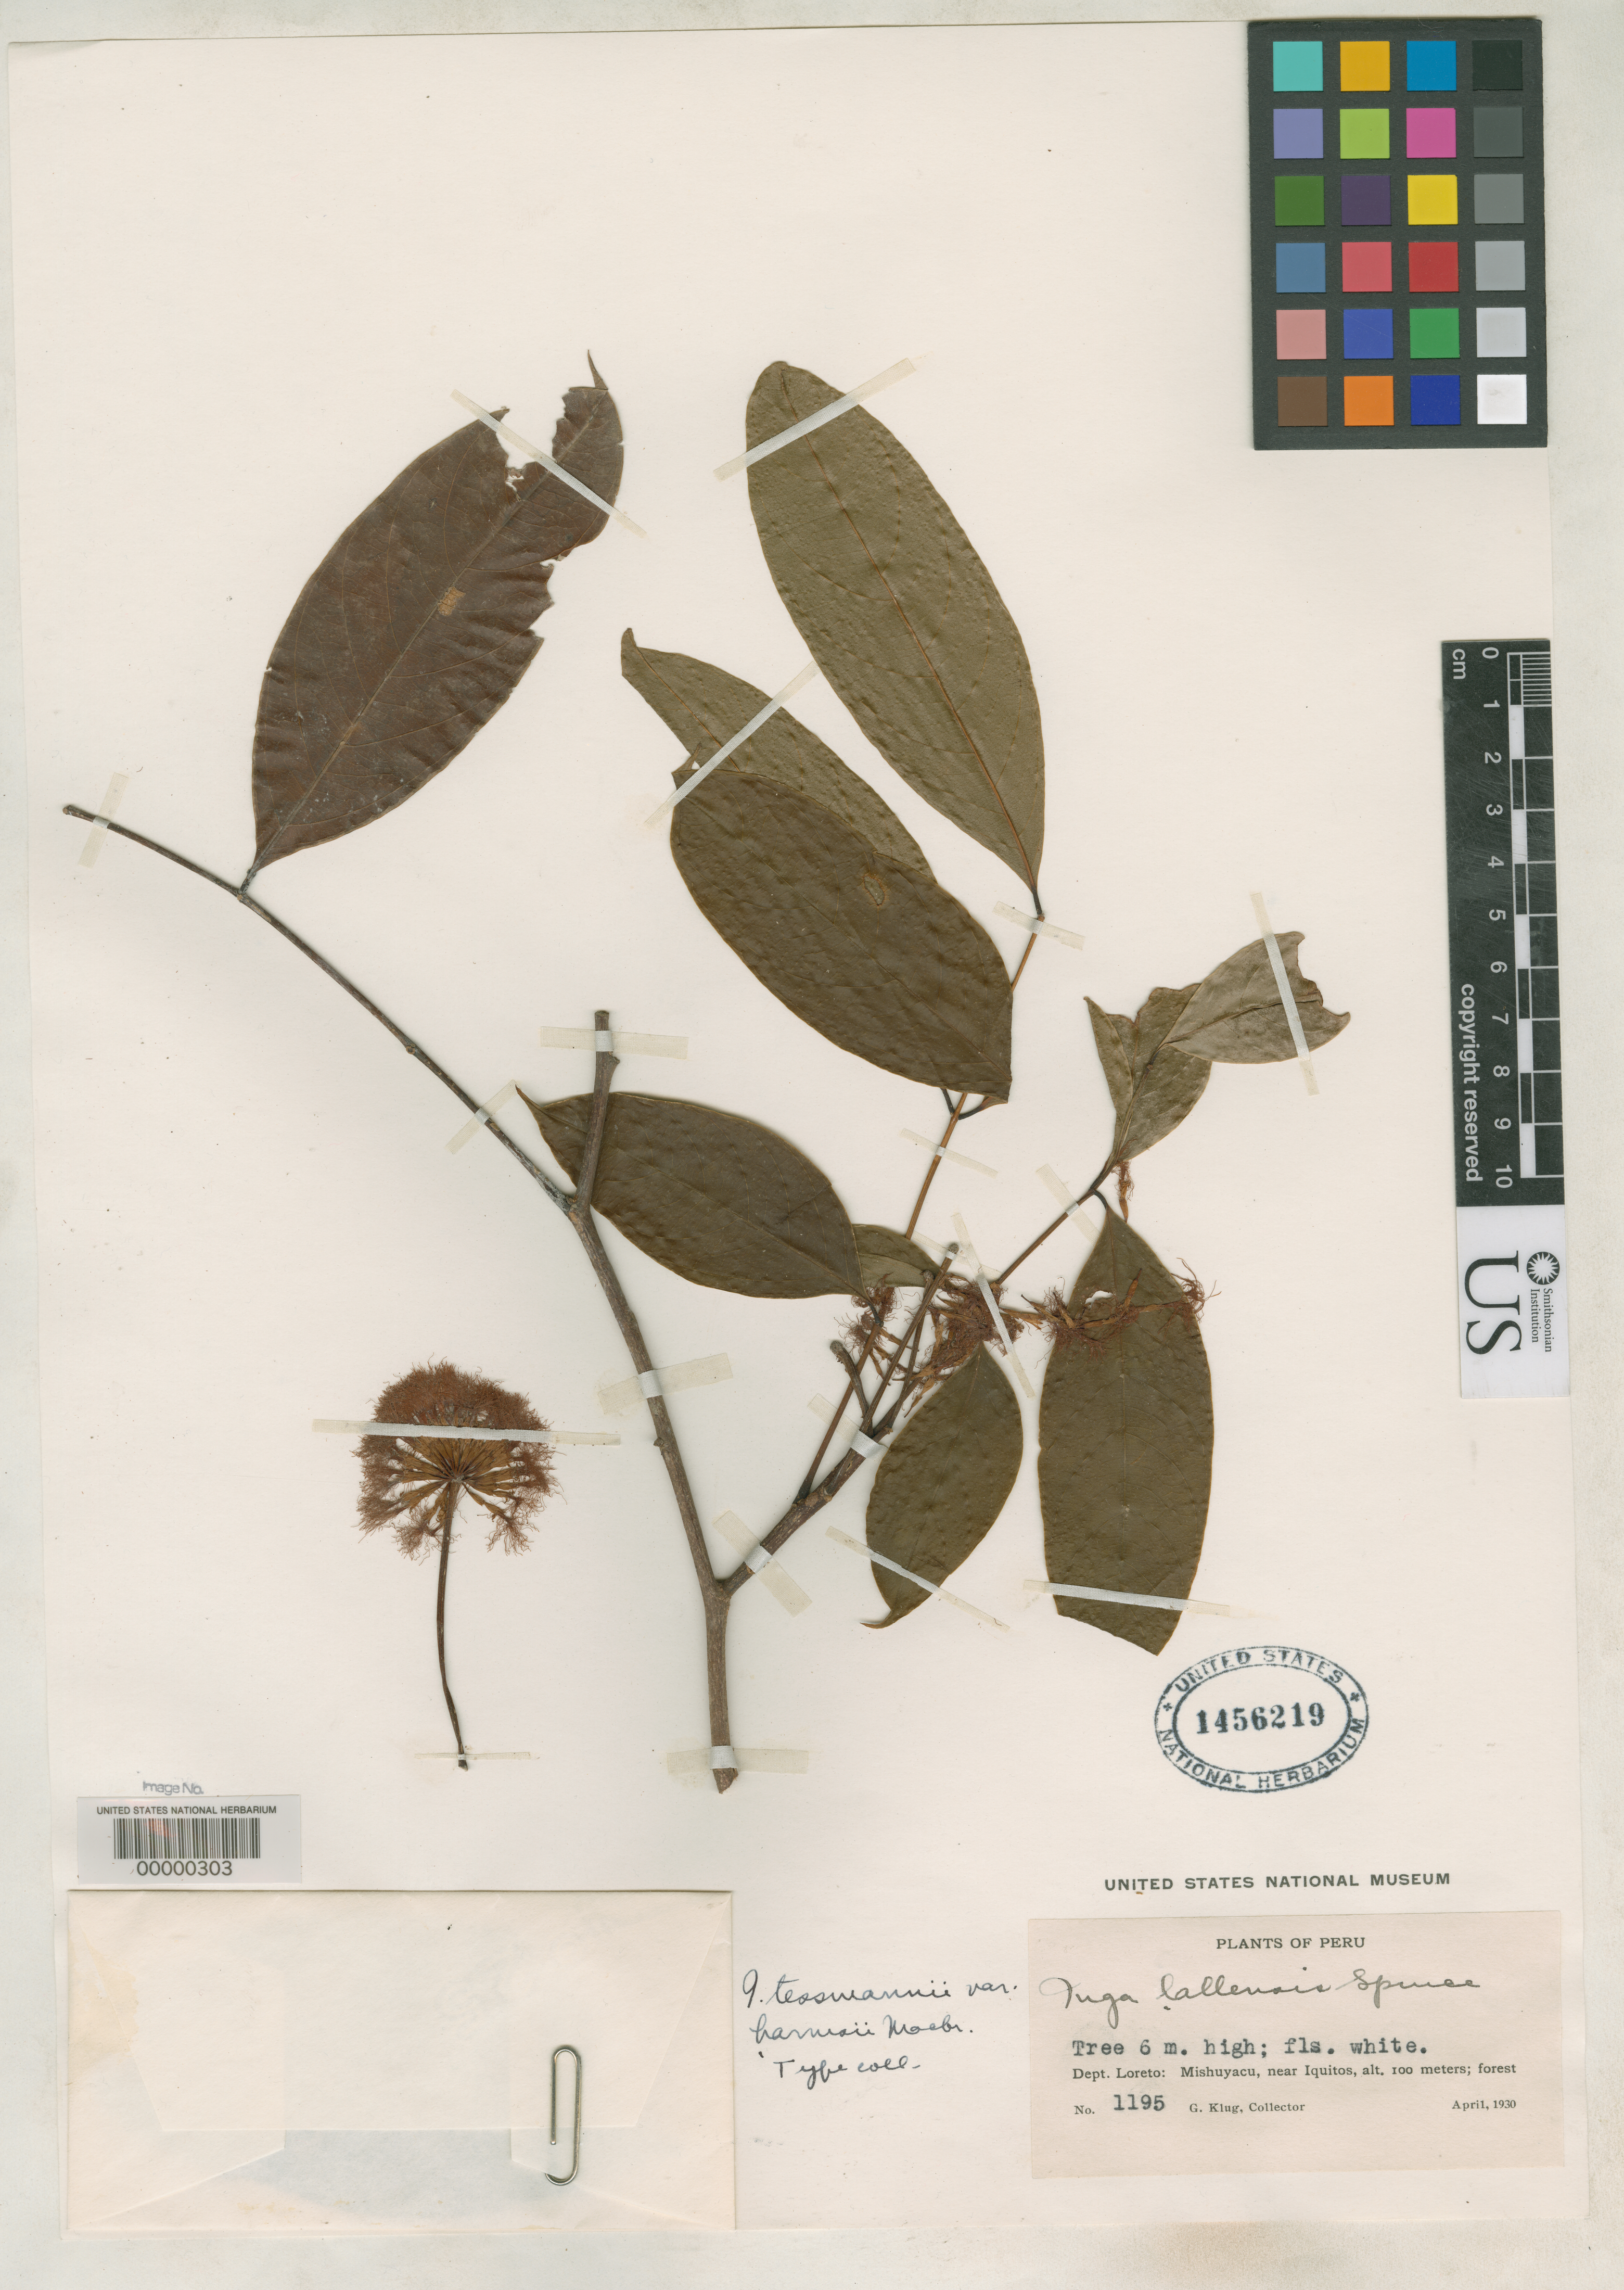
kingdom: Plantae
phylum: Tracheophyta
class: Magnoliopsida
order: Fabales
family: Fabaceae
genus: Inga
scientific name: Inga tessmannii var. harmsii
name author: J.F. Macbr.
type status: Isotype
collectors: G. Klug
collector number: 1195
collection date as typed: Apr 1930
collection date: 1930-04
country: Peru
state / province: Loreto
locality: Mishuyacu, near Iquitos.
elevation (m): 100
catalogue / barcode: US 1456219